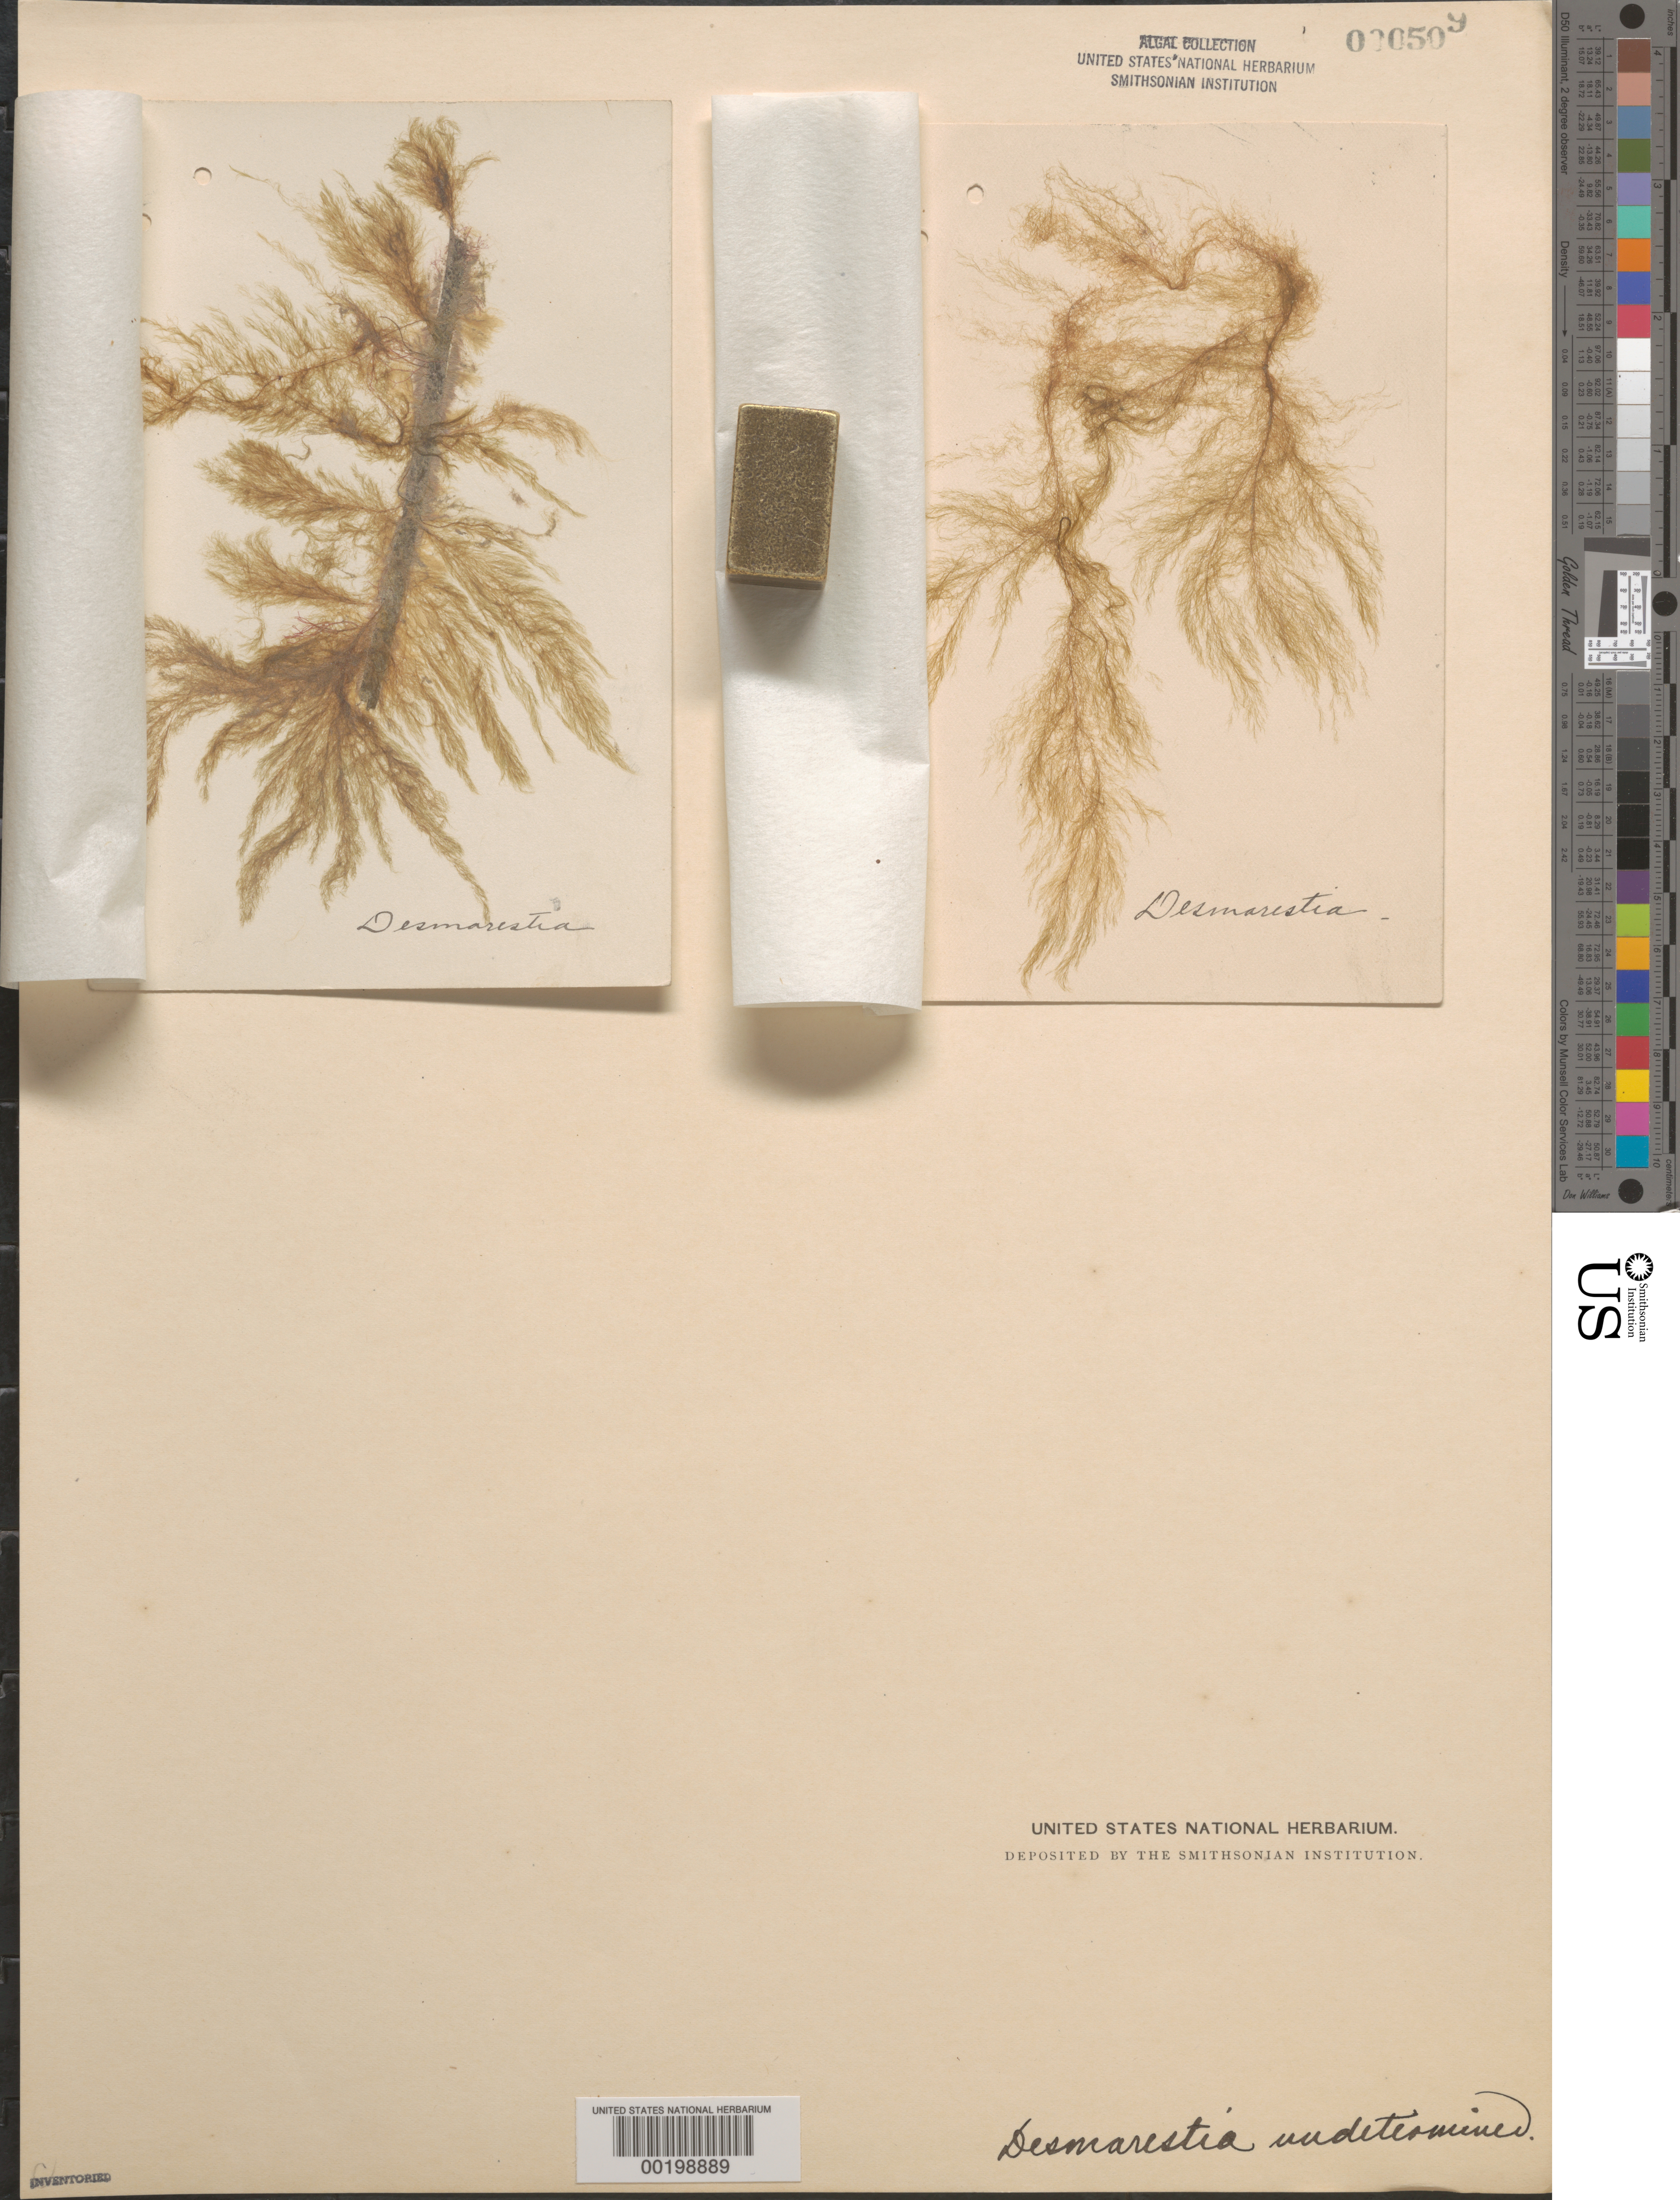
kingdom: Chromista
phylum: Ochrophyta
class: Phaeophyceae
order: Desmarestiales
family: Desmarestiaceae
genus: Desmarestia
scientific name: Desmarestia sp.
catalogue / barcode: US 509